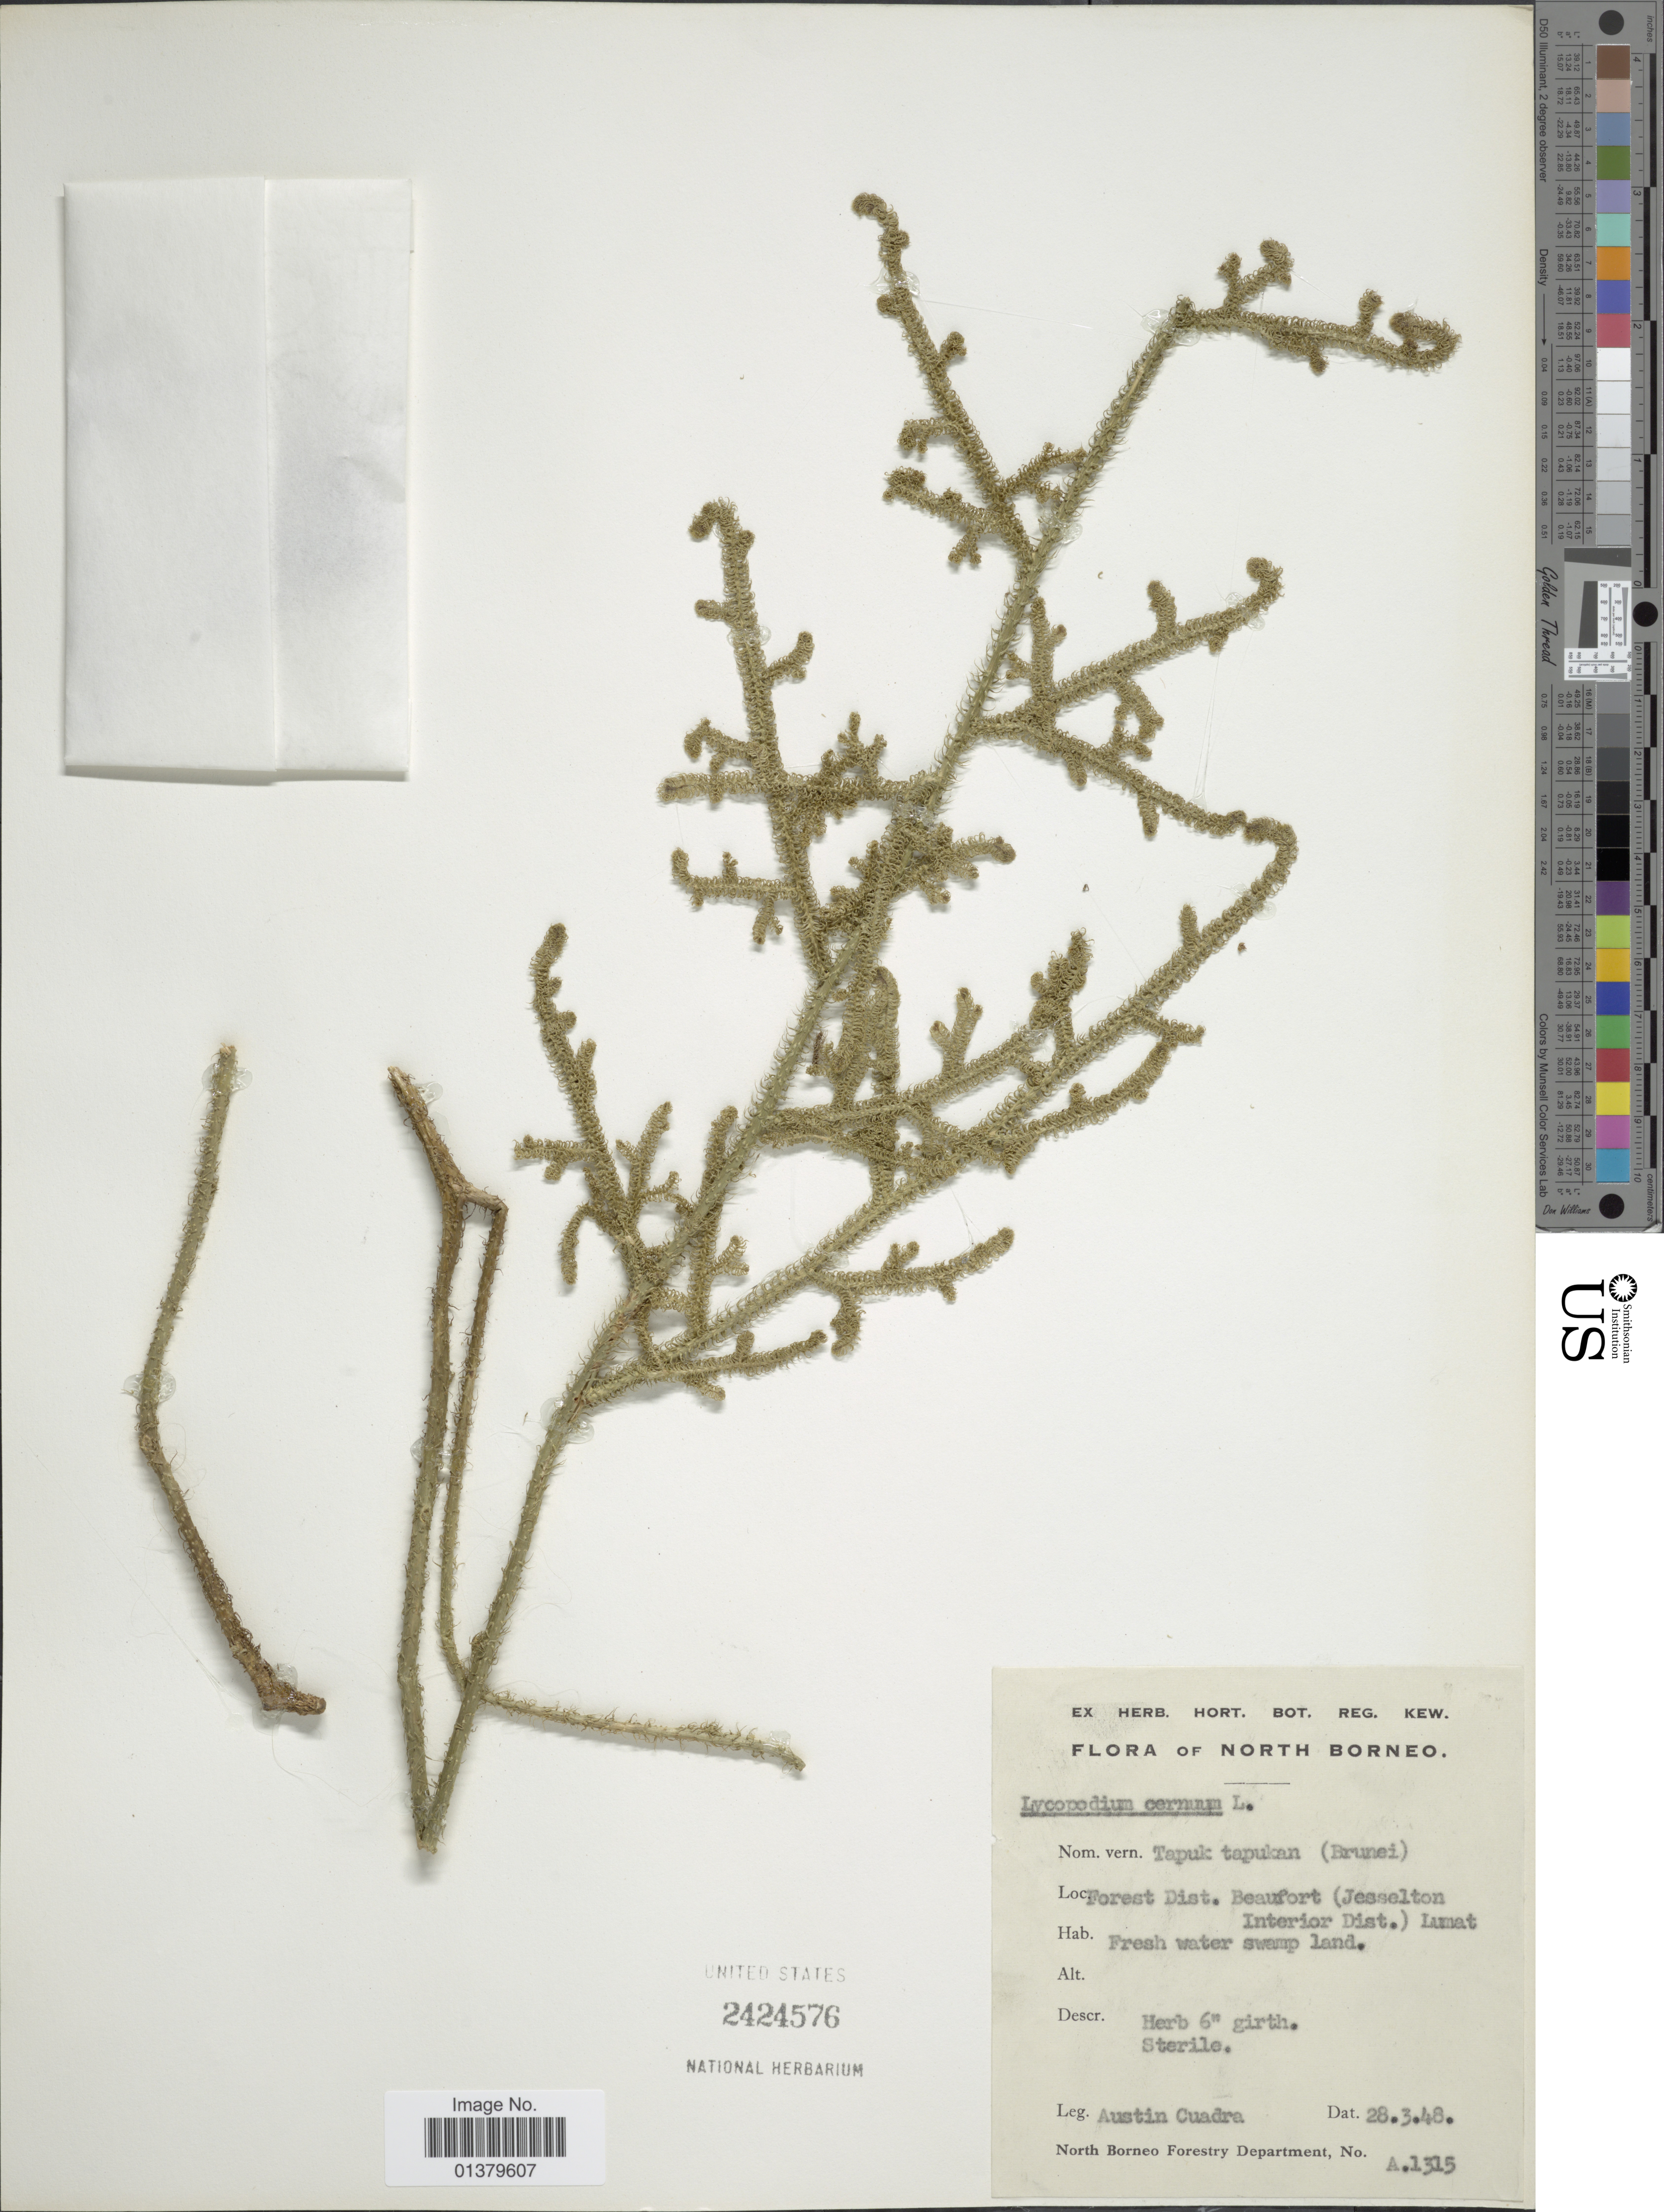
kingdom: Plantae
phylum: Tracheophyta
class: Lycopodiopsida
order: Lycopodiales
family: Lycopodiaceae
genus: Palhinhaea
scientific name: Palhinhaea cernua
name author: (L.) Vasc. & Franco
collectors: A. Cuadra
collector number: A1315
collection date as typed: Transcribed d/m/y: 28/3/48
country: Malaysia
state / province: Sabah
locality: North Borneo, Forest Dist. Beaufort (Jesselton Interior Dist.) Lumat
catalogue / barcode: US 2424576